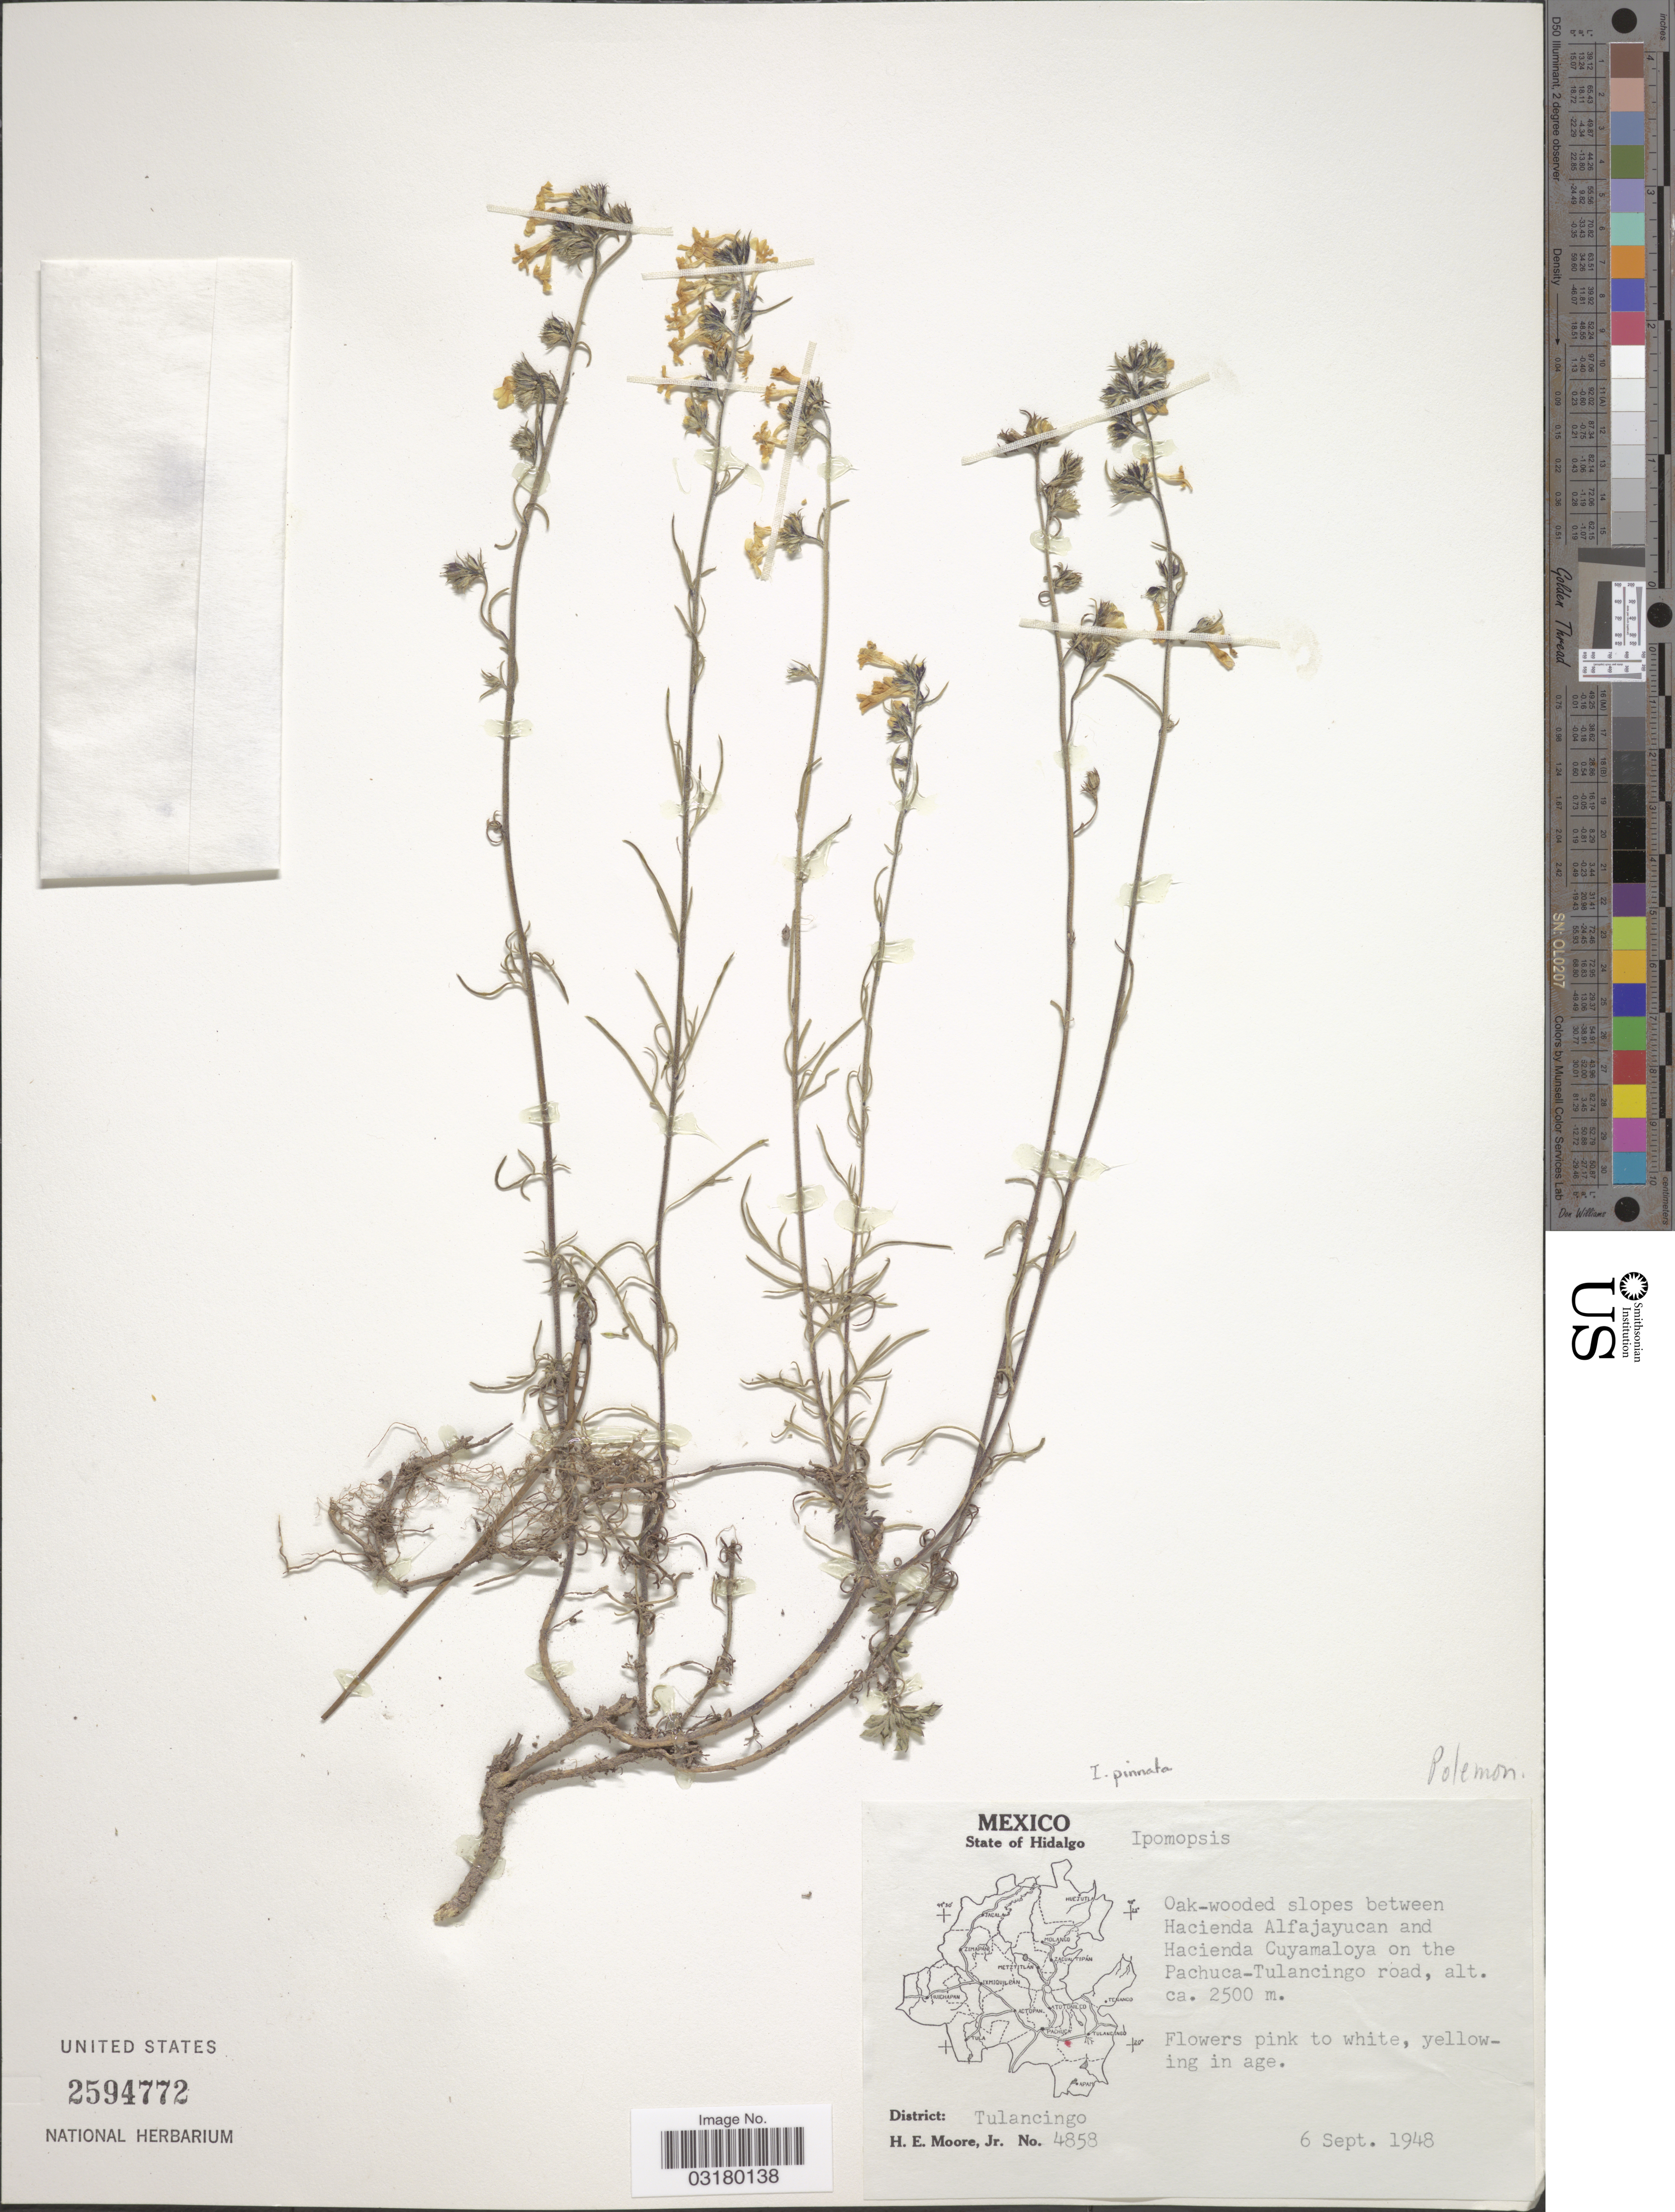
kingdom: Plantae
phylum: Tracheophyta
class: Magnoliopsida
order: Ericales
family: Polemoniaceae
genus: Ipomopsis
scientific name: Ipomopsis pinnata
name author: (Cav.) V.E. Grant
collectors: H. Moore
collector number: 4858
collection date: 1948-09-06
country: Mexico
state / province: Hidalgo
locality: State of Hidalgo. Between Hacienda Alfajayucan and Hacienda Cuyamaloya on the Pachuca-Tulancingo road. District: Tulancingo.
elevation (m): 2500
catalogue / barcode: US 2594772